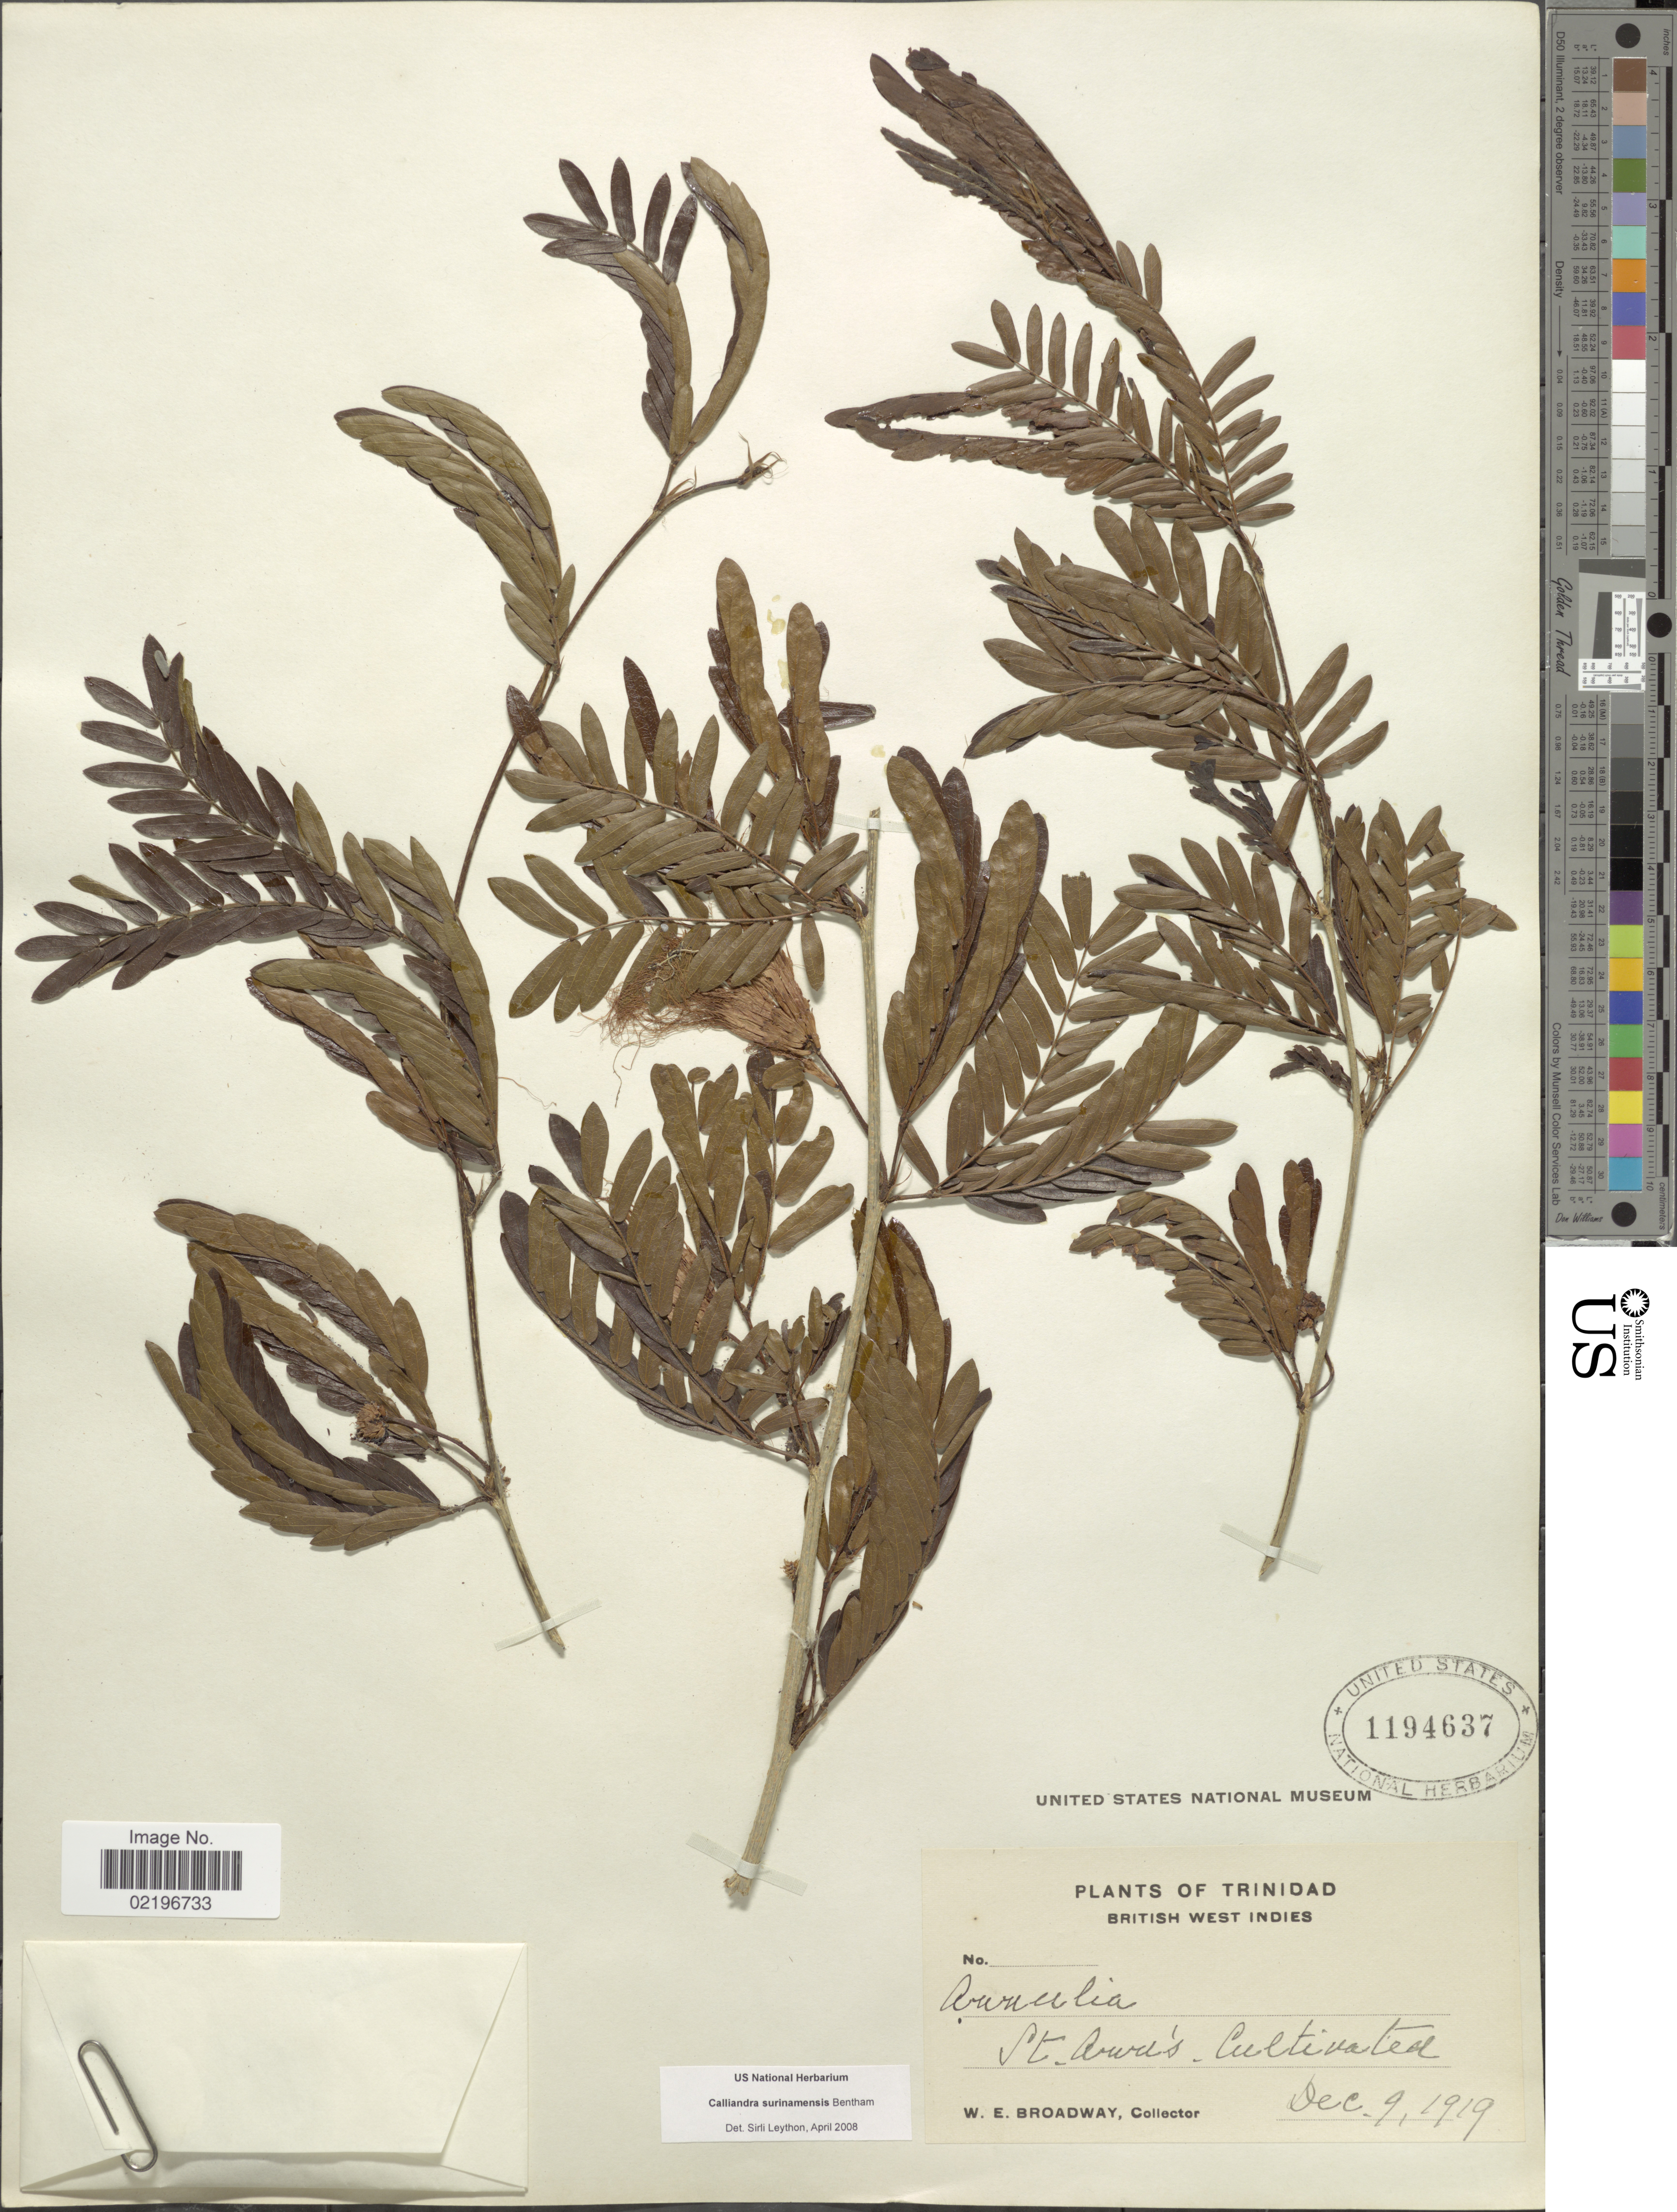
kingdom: Plantae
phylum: Tracheophyta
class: Magnoliopsida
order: Fabales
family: Fabaceae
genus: Calliandra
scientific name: Calliandra surinamensis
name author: Benth.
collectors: W. E. Broadway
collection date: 1919-12-09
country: Trinidad and Tobago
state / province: Trinidad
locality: British West Indies. St.Ann's.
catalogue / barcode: US 1194637